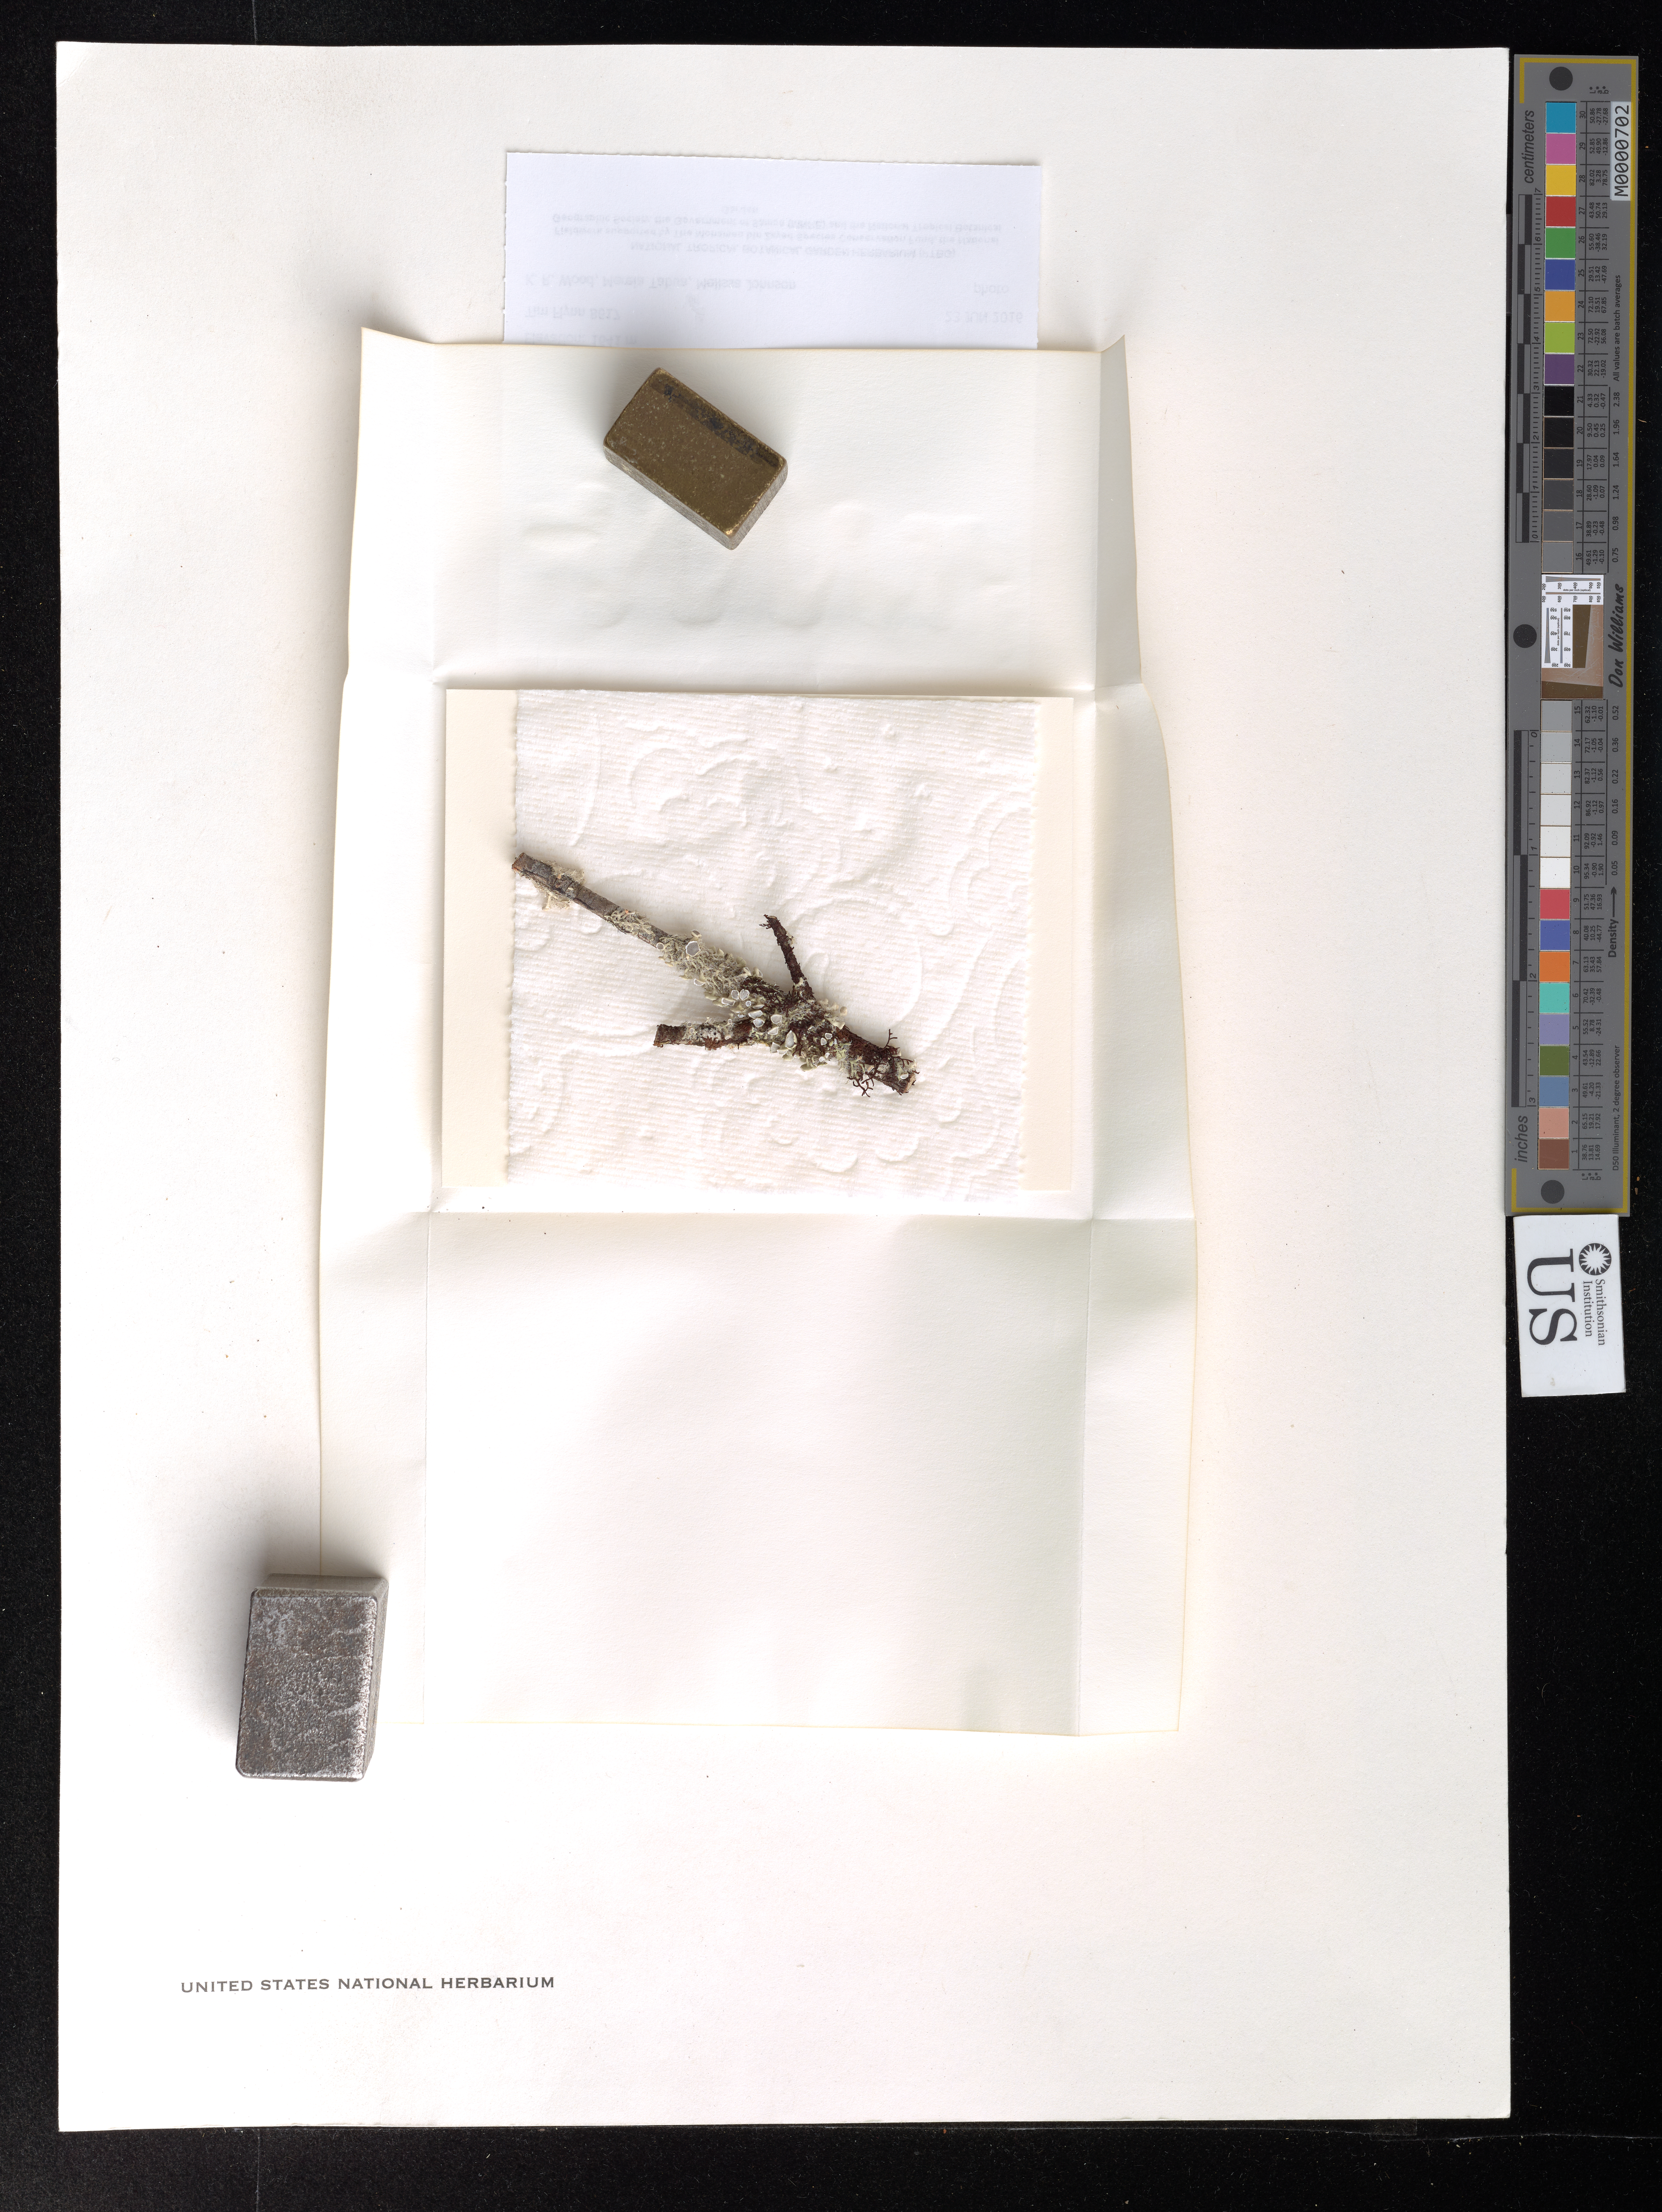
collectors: T. W. Flynn, K. R. Wood, M. Tabua & M. Johnson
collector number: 8617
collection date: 2016-06-23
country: Samoa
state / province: Gagaifomauga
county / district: Savaii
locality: Savaii. Trail just below cinder cone camp area of Mt. Mata o Le Afi.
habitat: Scrub vegetation over cinder, w/ Vaccinium, Wikstroemia, Weimannia and grassland areas with areas of exposed cinder covered with lichen and Campylopus.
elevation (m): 1615